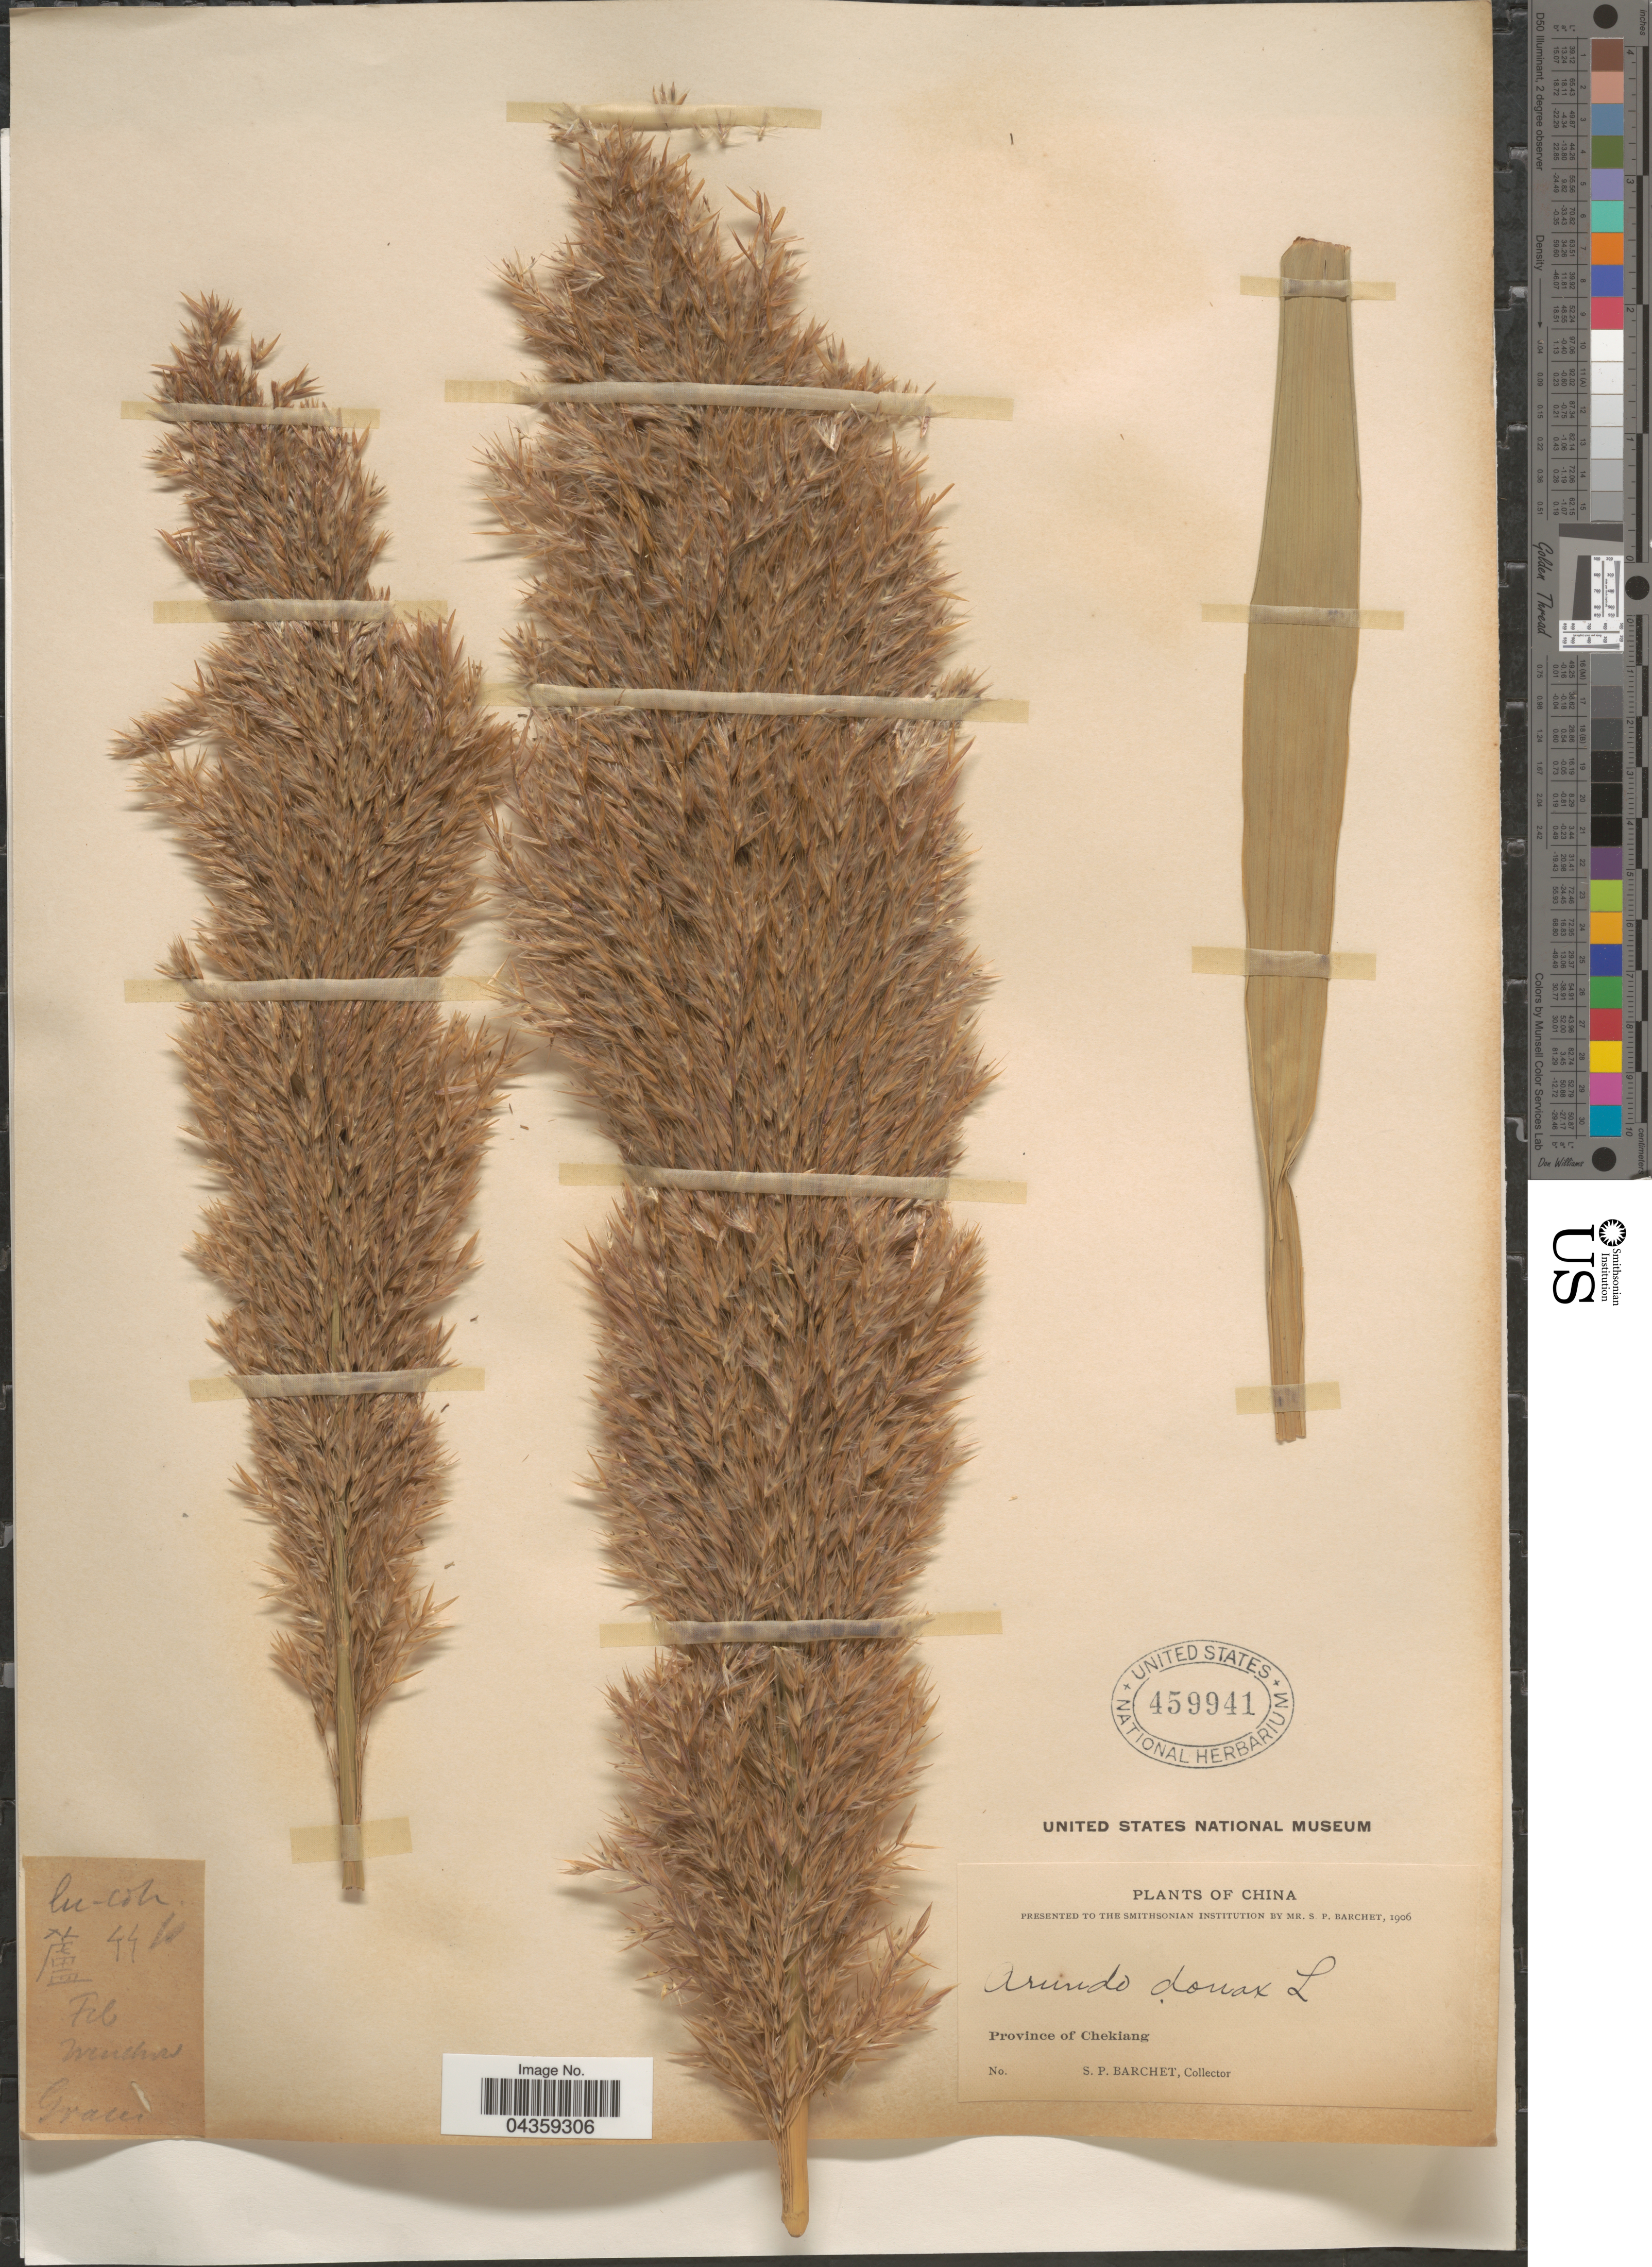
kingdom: Plantae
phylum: Tracheophyta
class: Liliopsida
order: Poales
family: Poaceae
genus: Arundo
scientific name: Arundo donax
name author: L.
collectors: S. P. Barchet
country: China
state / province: Zhejiang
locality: Province of Chekiang.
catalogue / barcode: US 459941